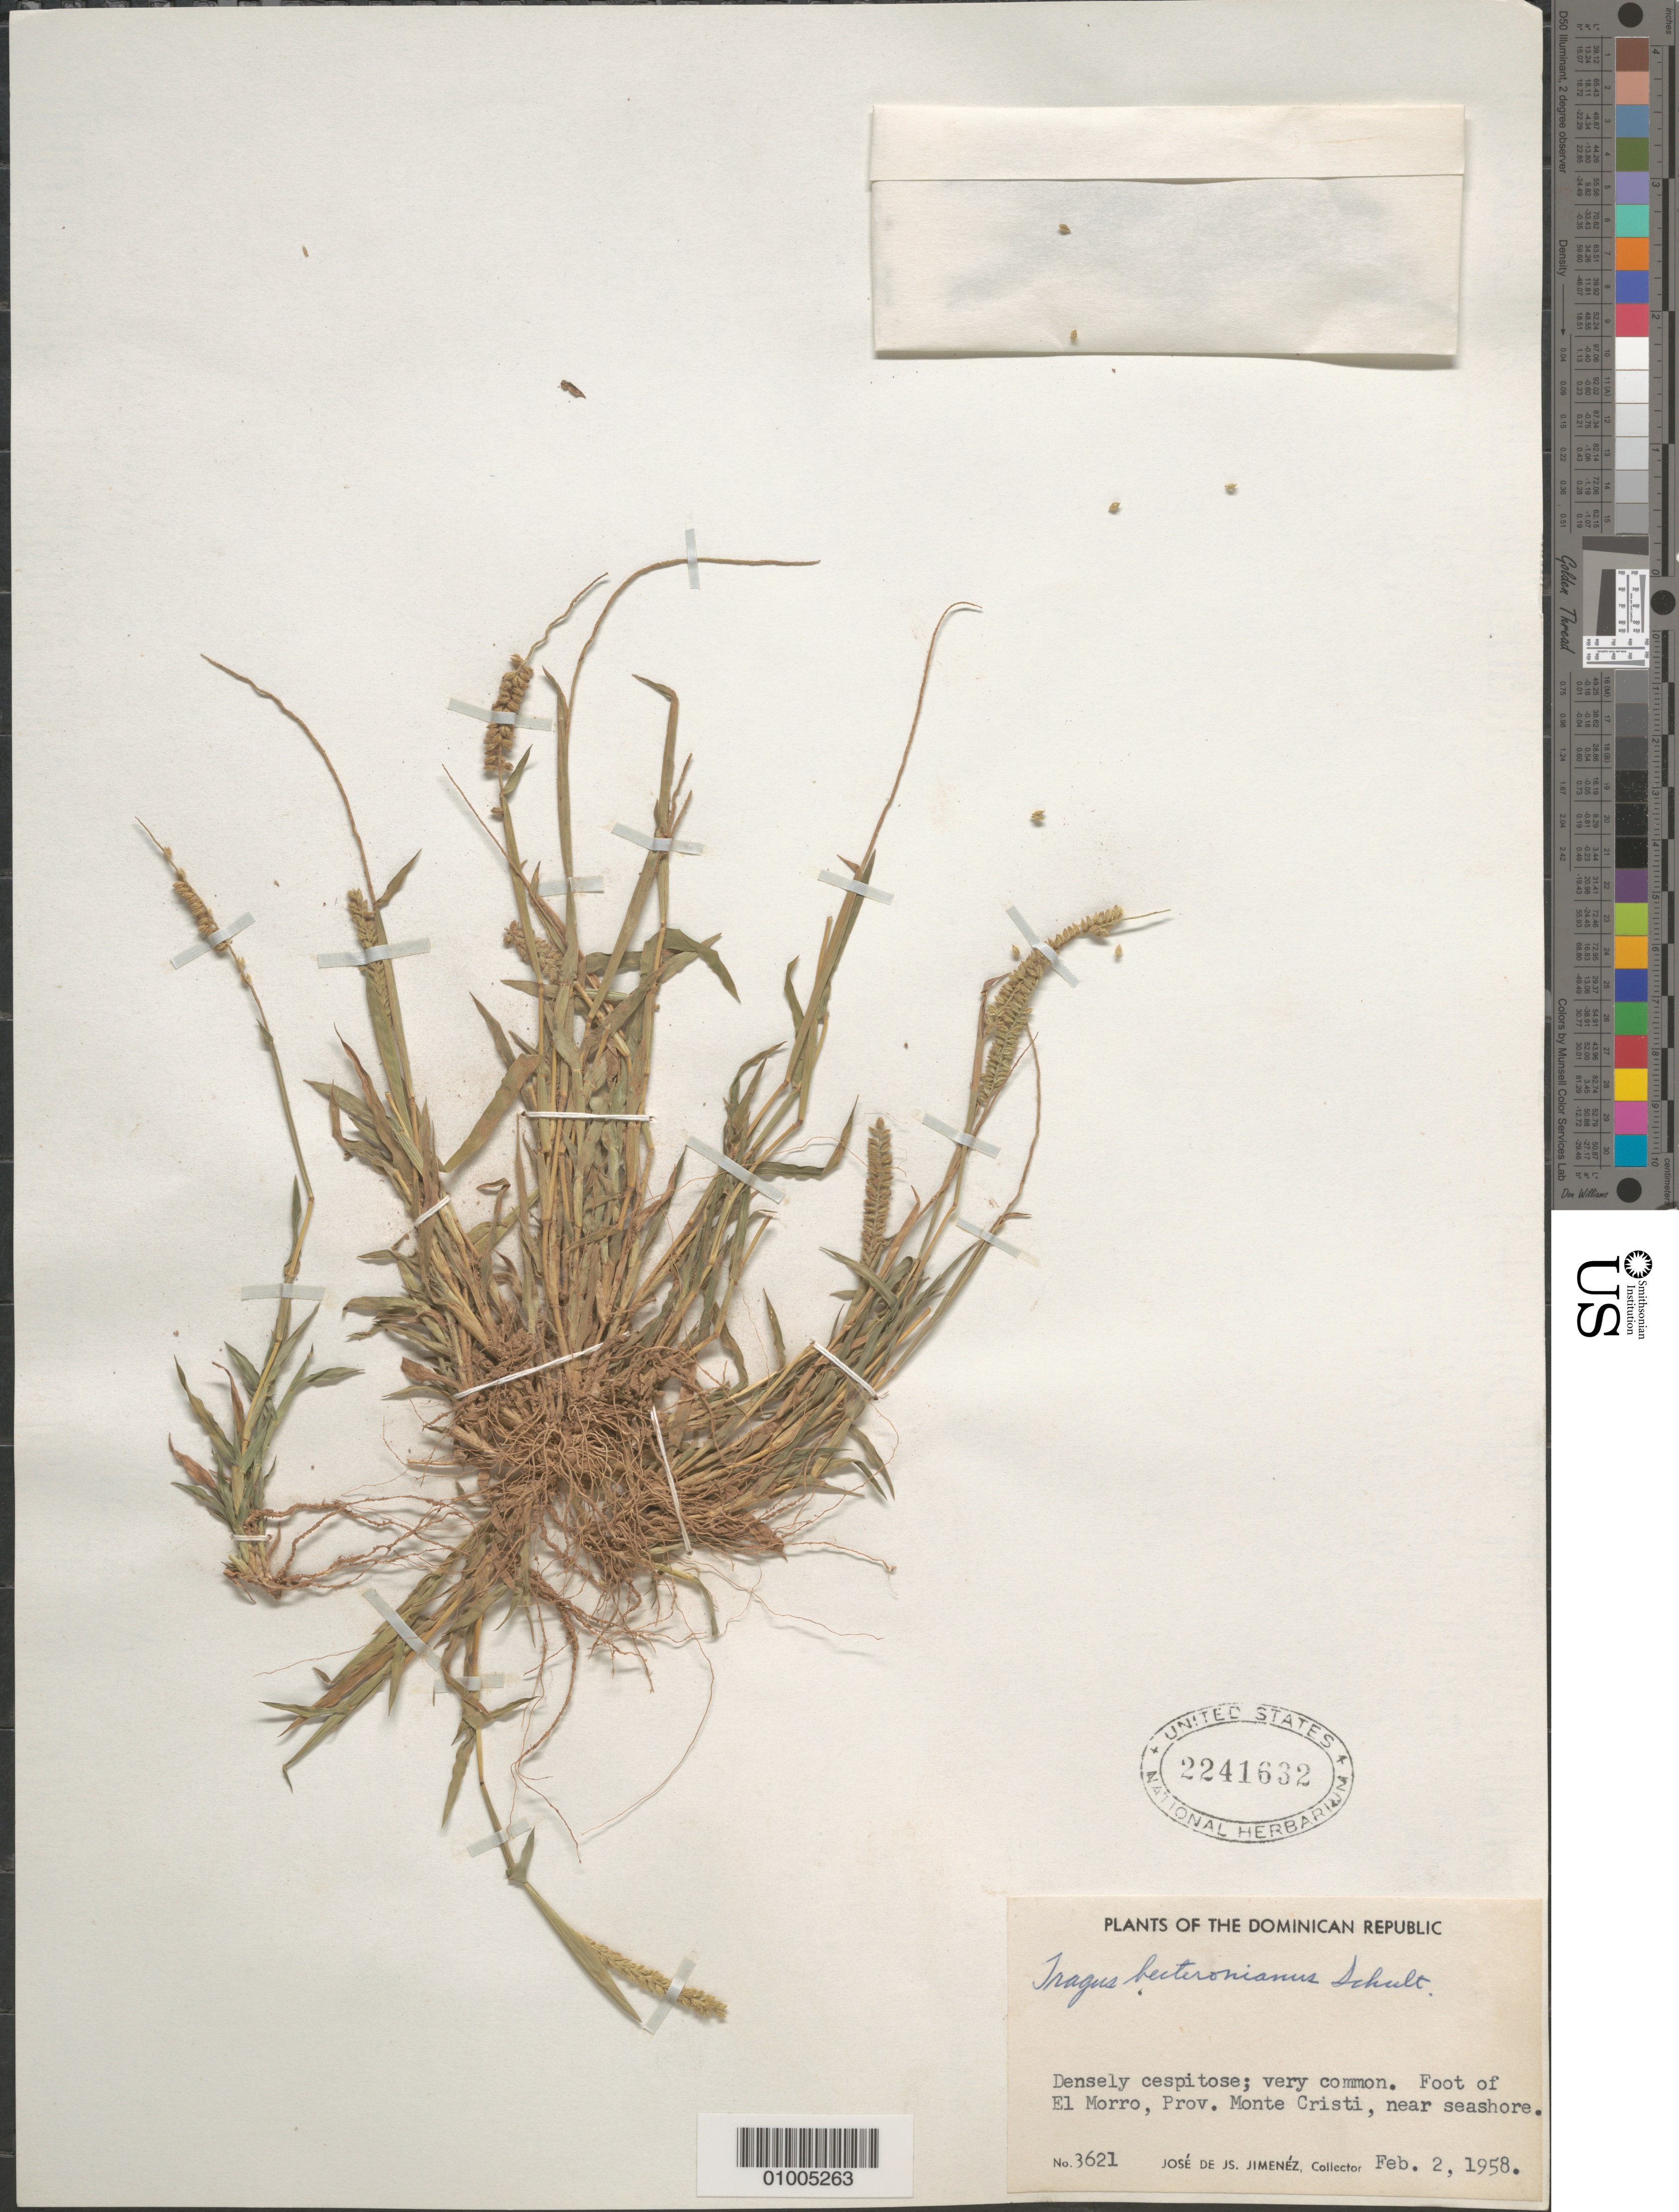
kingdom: Plantae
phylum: Tracheophyta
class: Liliopsida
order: Poales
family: Poaceae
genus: Tragus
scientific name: Tragus berteronianus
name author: Schult.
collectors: J. J. Jiménez Almonte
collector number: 3621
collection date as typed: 02 Feb 1958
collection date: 1958-02-02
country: Dominican Republic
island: Hispaniola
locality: Denseley cespitose; very common. Foot of El Morro, Prov. Monte Cristi, near seashore.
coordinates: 0 N, 0 E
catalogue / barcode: US 2241632